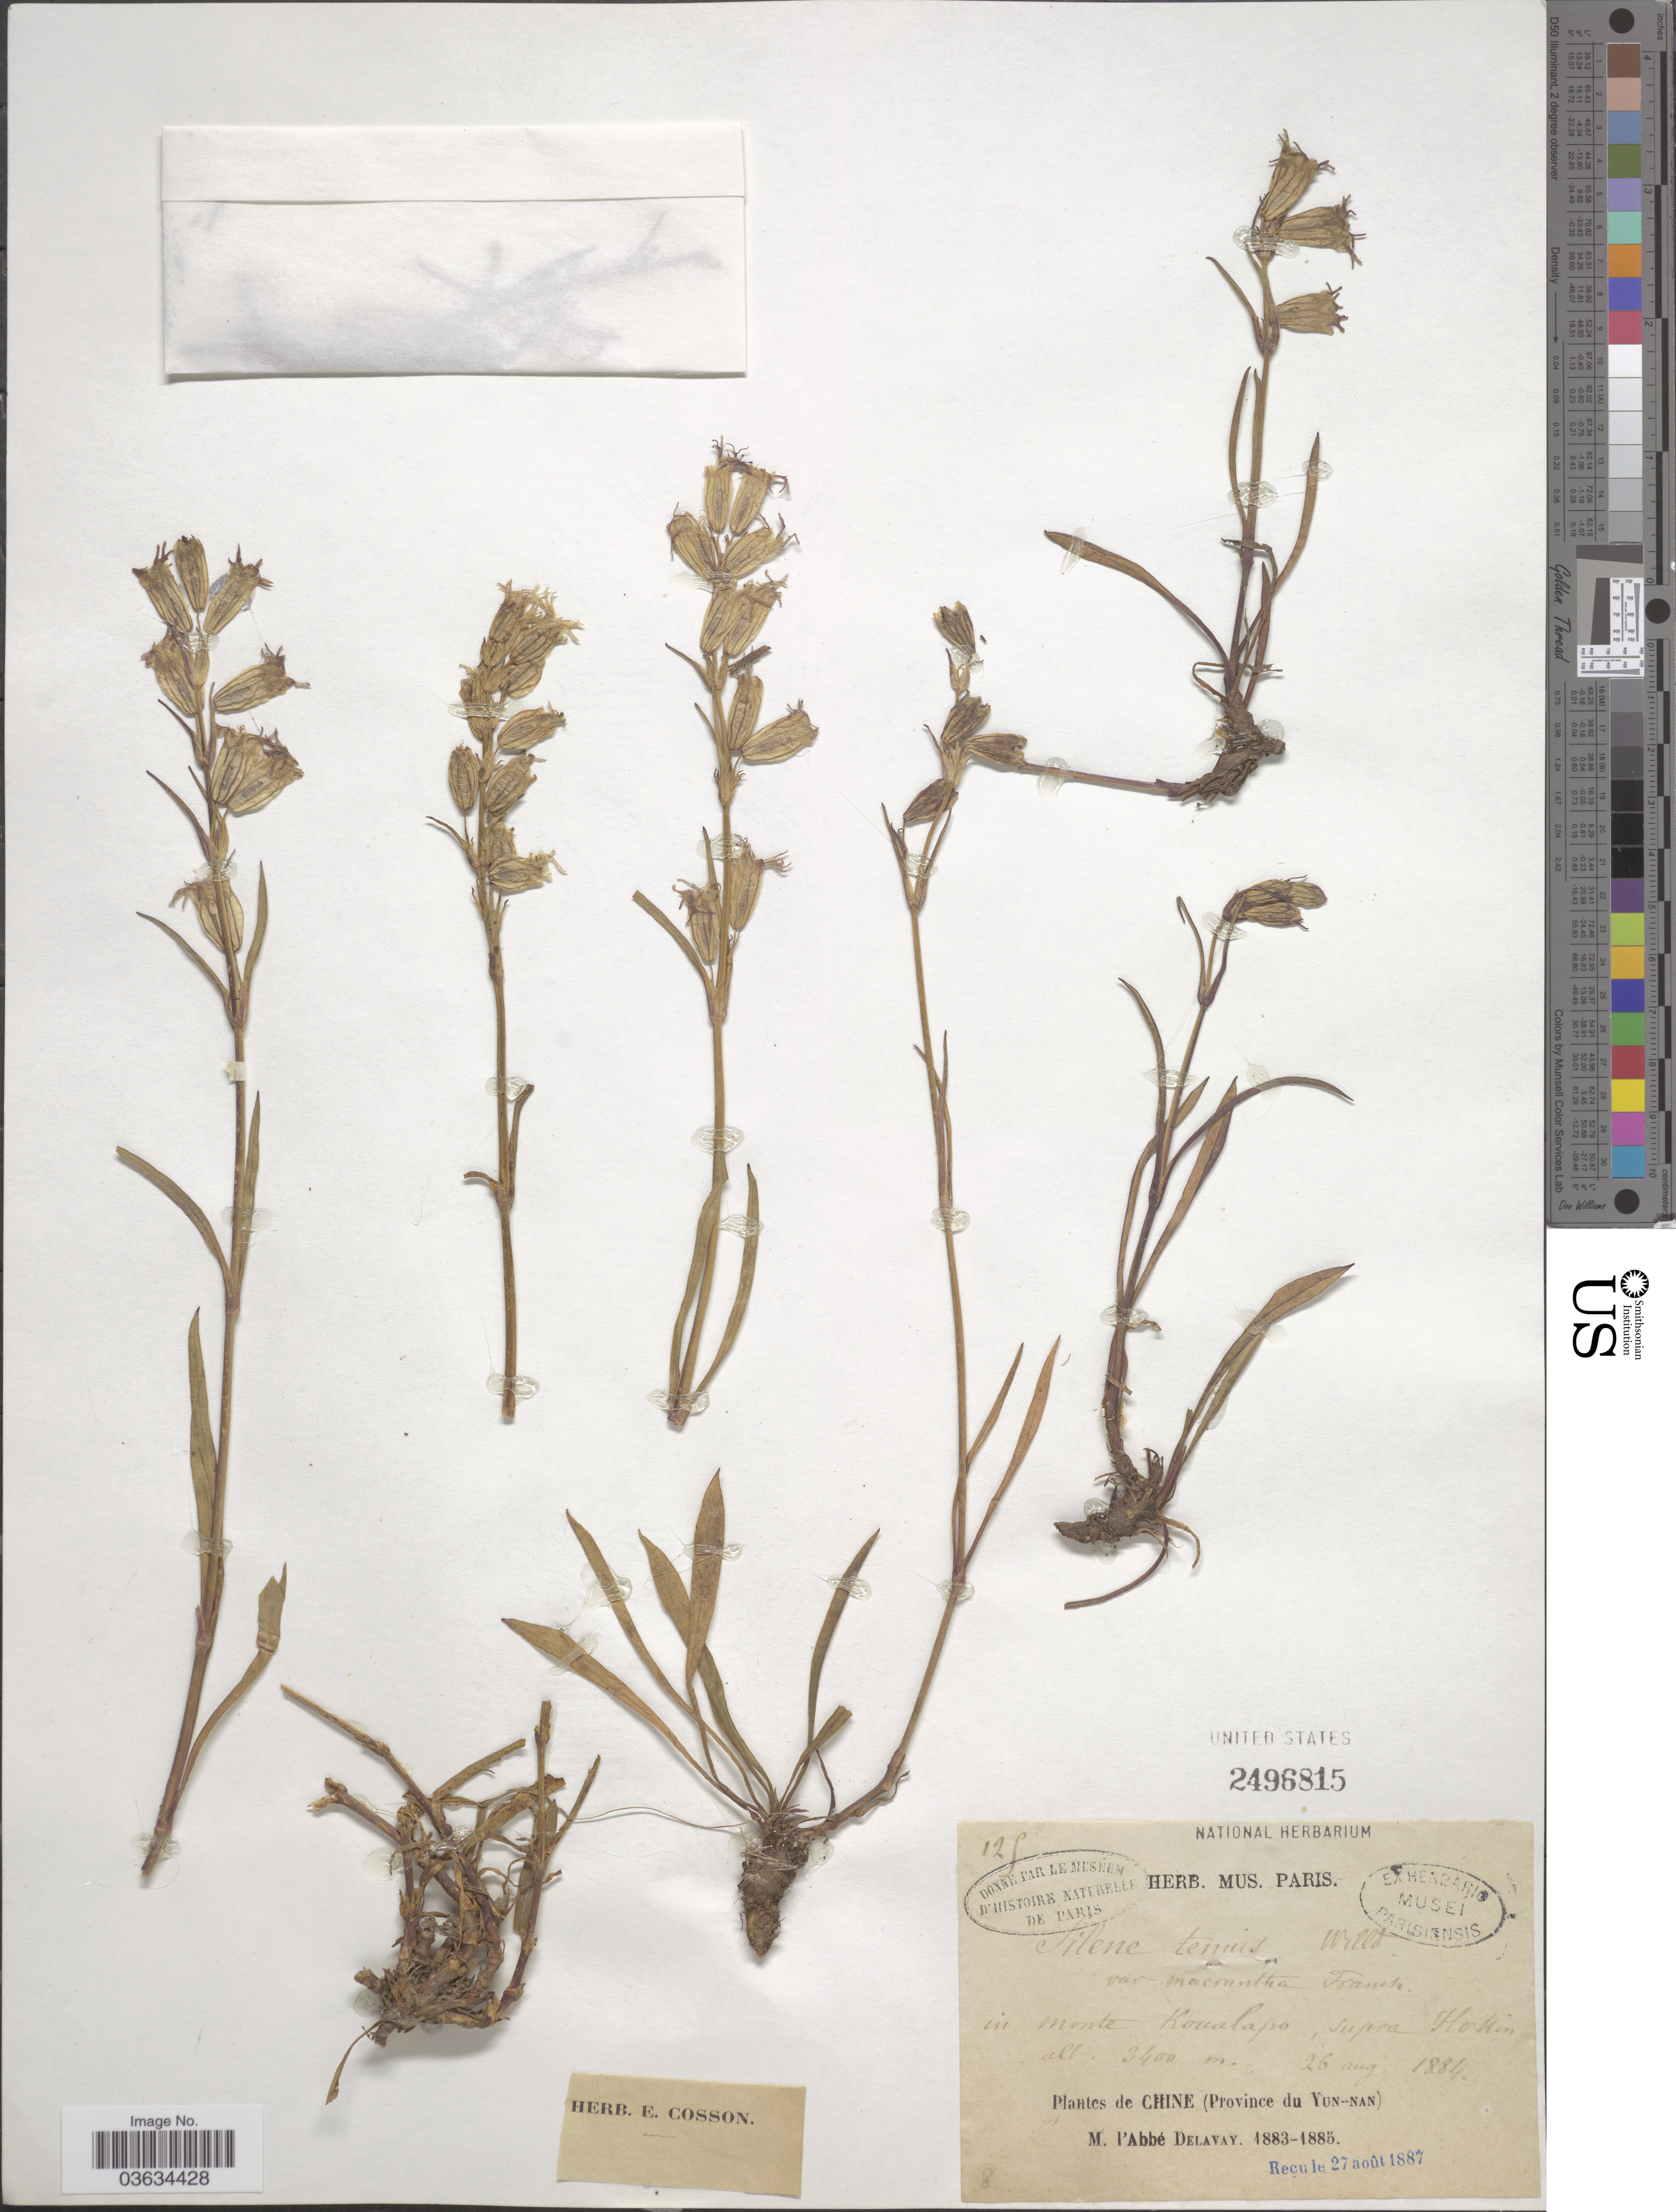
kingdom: Plantae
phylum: Tracheophyta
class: Magnoliopsida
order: Caryophyllales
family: Caryophyllaceae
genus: Silene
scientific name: Silene tenuis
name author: Willd.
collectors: P. Delavay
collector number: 125*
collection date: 1884-08-26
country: China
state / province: Yunnan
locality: In monte Koualapo, supra Hokin.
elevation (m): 3400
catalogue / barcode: US 2496815